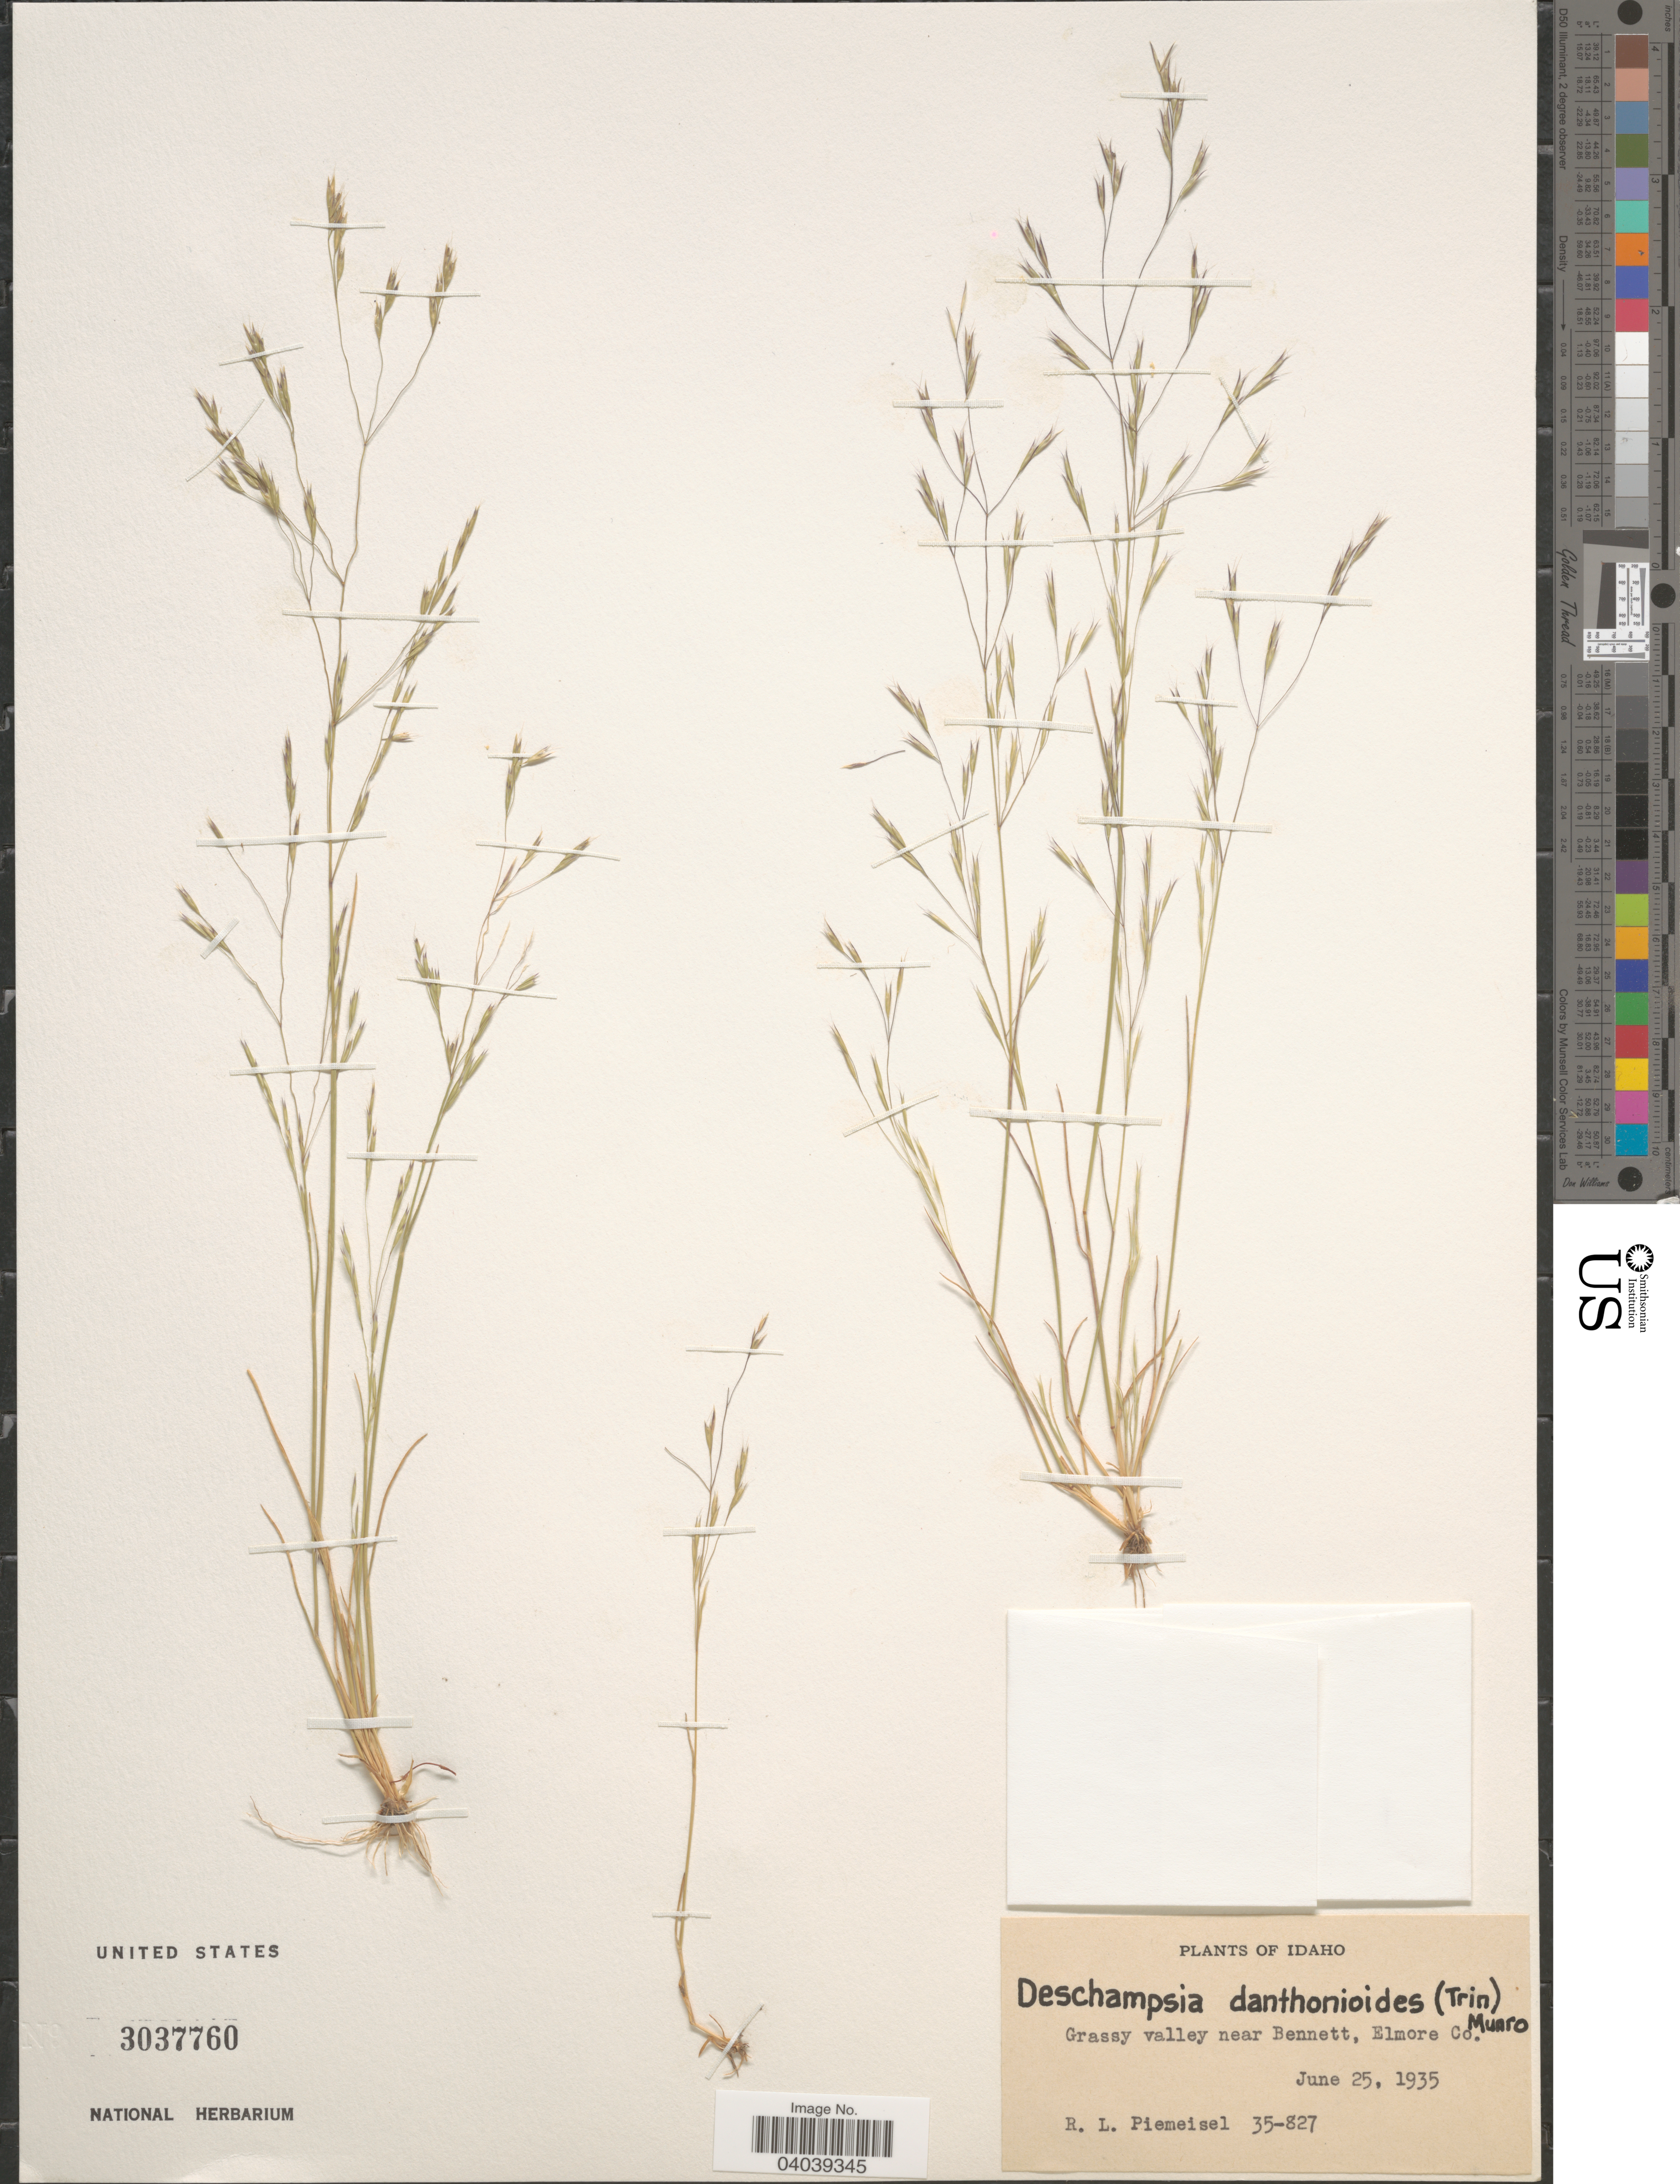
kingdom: Plantae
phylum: Tracheophyta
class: Liliopsida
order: Poales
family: Poaceae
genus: Deschampsia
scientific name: Deschampsia danthonioides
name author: (Trin.) Munro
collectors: R. L. Piemeisel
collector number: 35-827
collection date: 1935-06-25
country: United States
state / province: Idaho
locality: Grassy valley near Bennett, Elmore Co.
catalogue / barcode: US 3037760